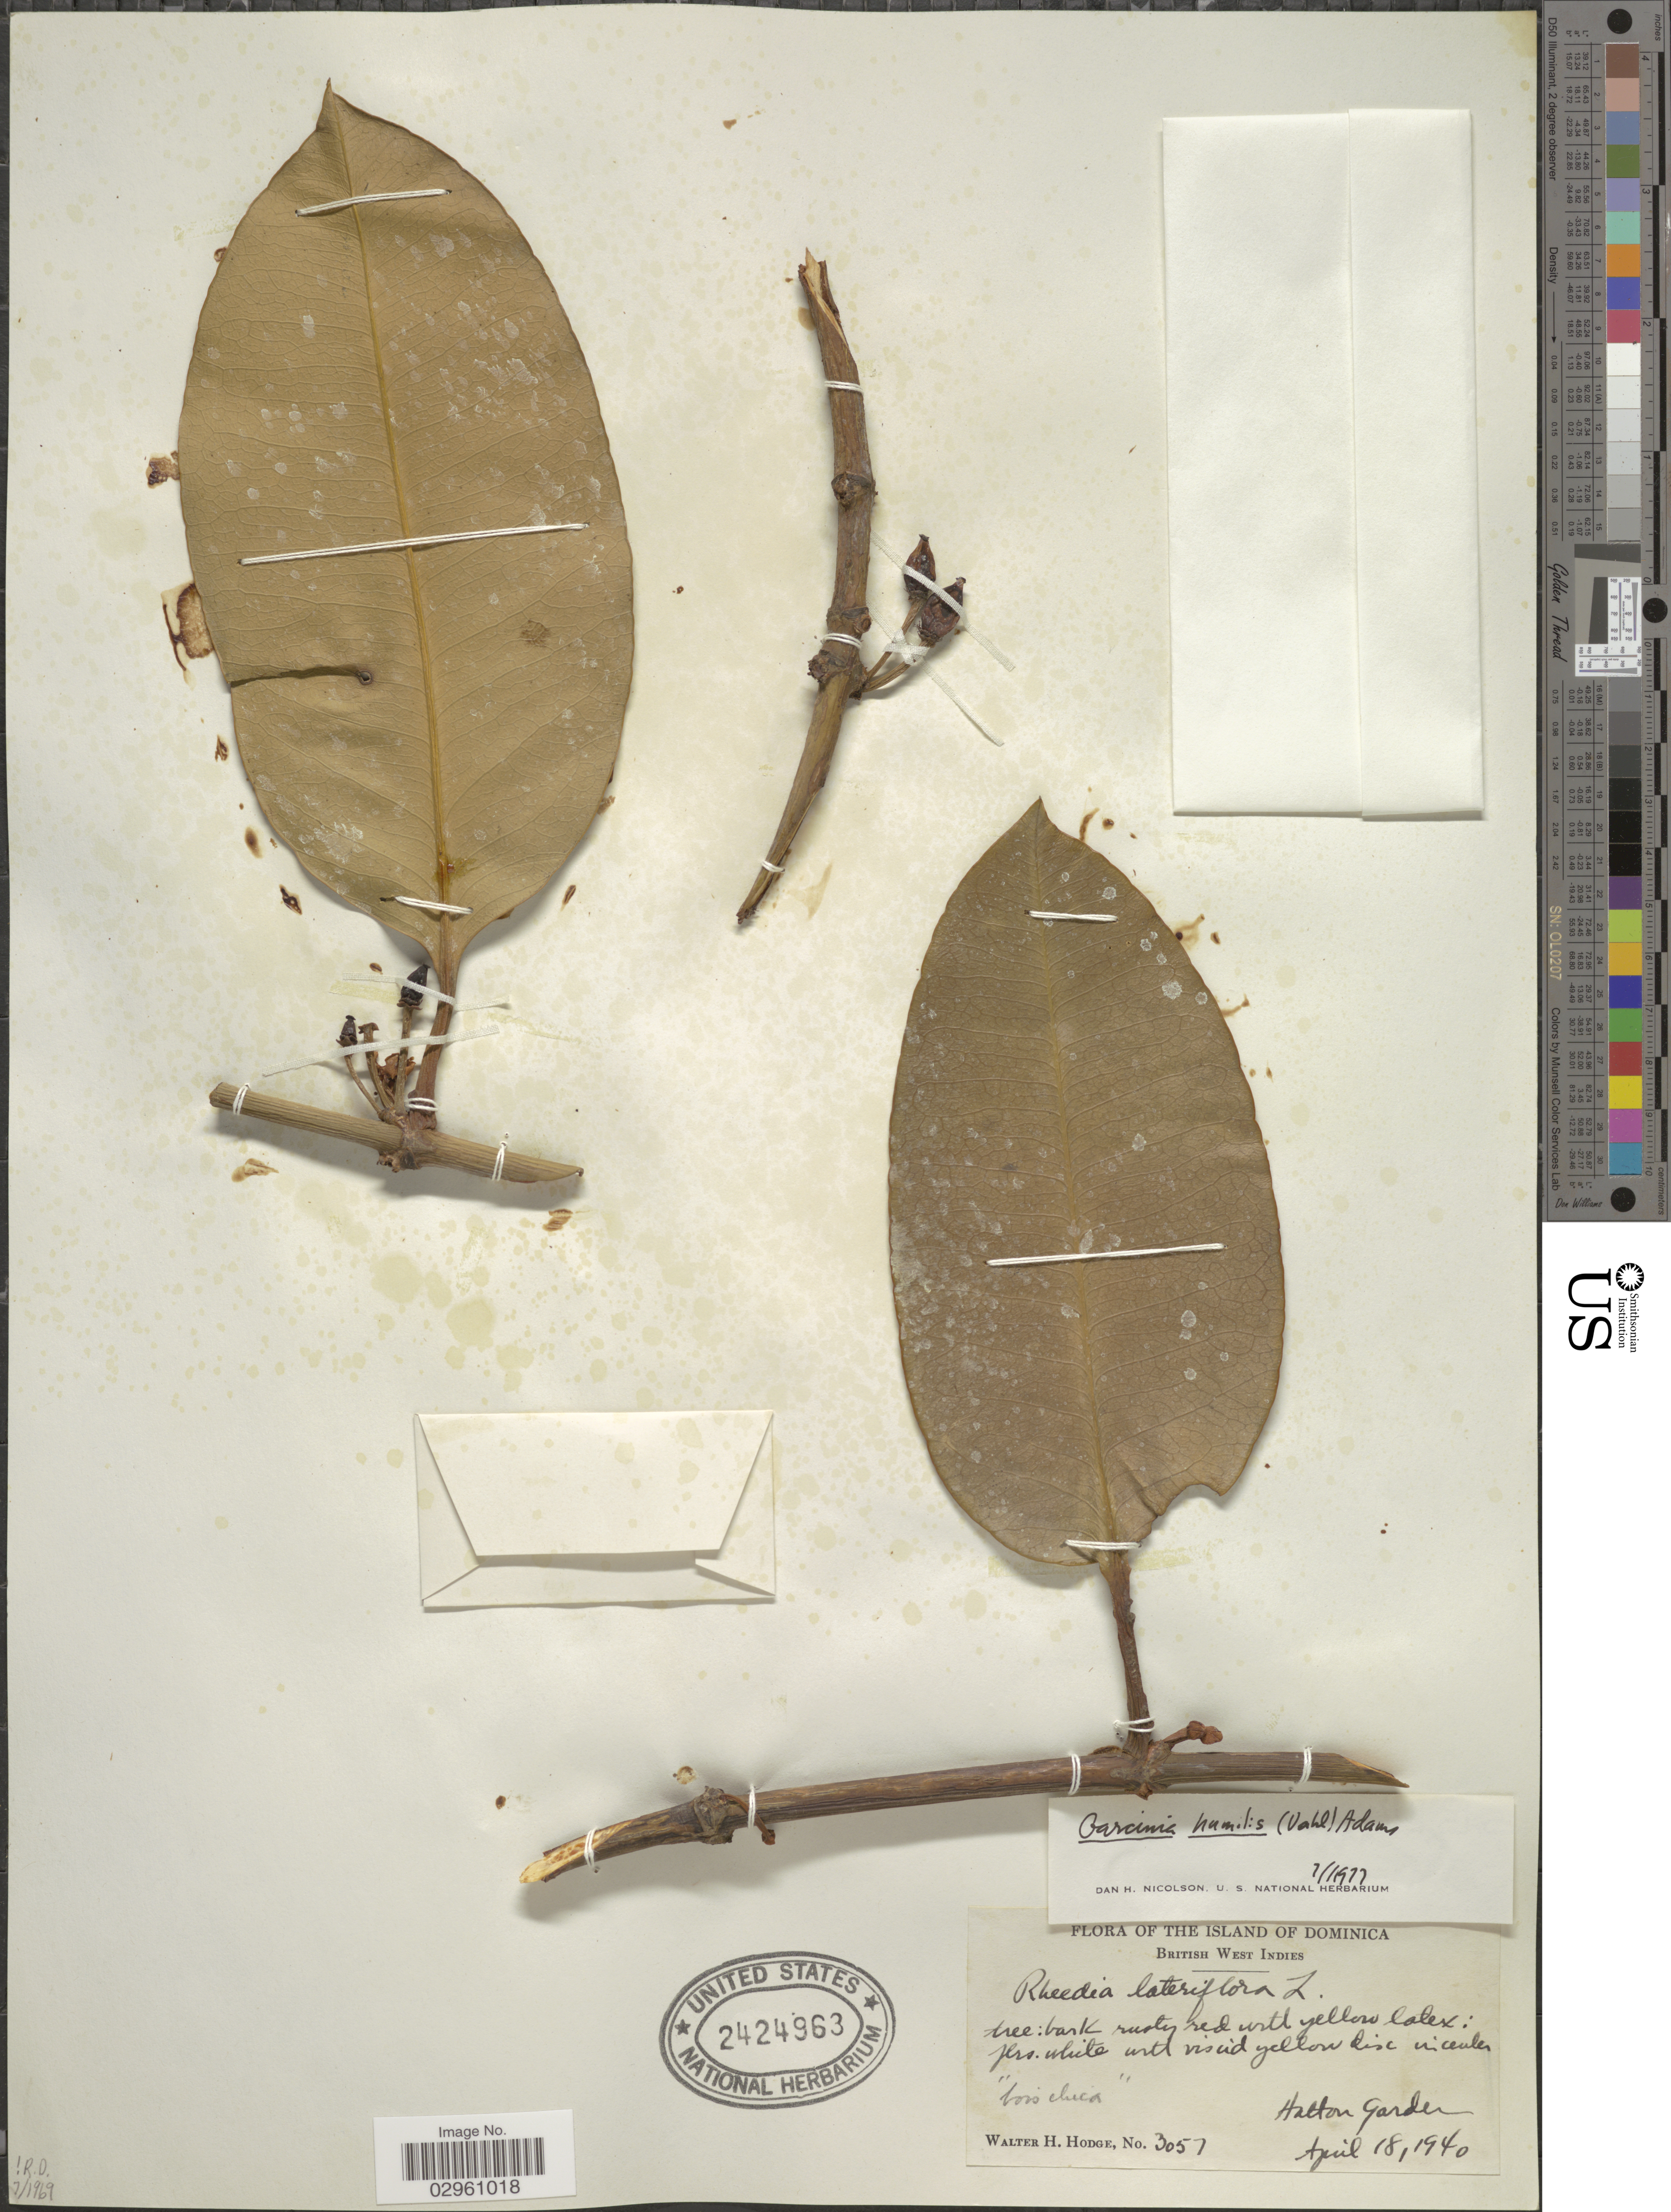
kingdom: Plantae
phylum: Tracheophyta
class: Magnoliopsida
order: Malpighiales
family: Clusiaceae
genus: Garcinia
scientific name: Garcinia humilis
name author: (Vahl) C.D. Adams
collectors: W. Hodge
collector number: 3057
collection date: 1940-04-18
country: Dominica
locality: The Island of Dominica. British West Indies. "Bois chica". Halton Garden.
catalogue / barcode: US 2424963